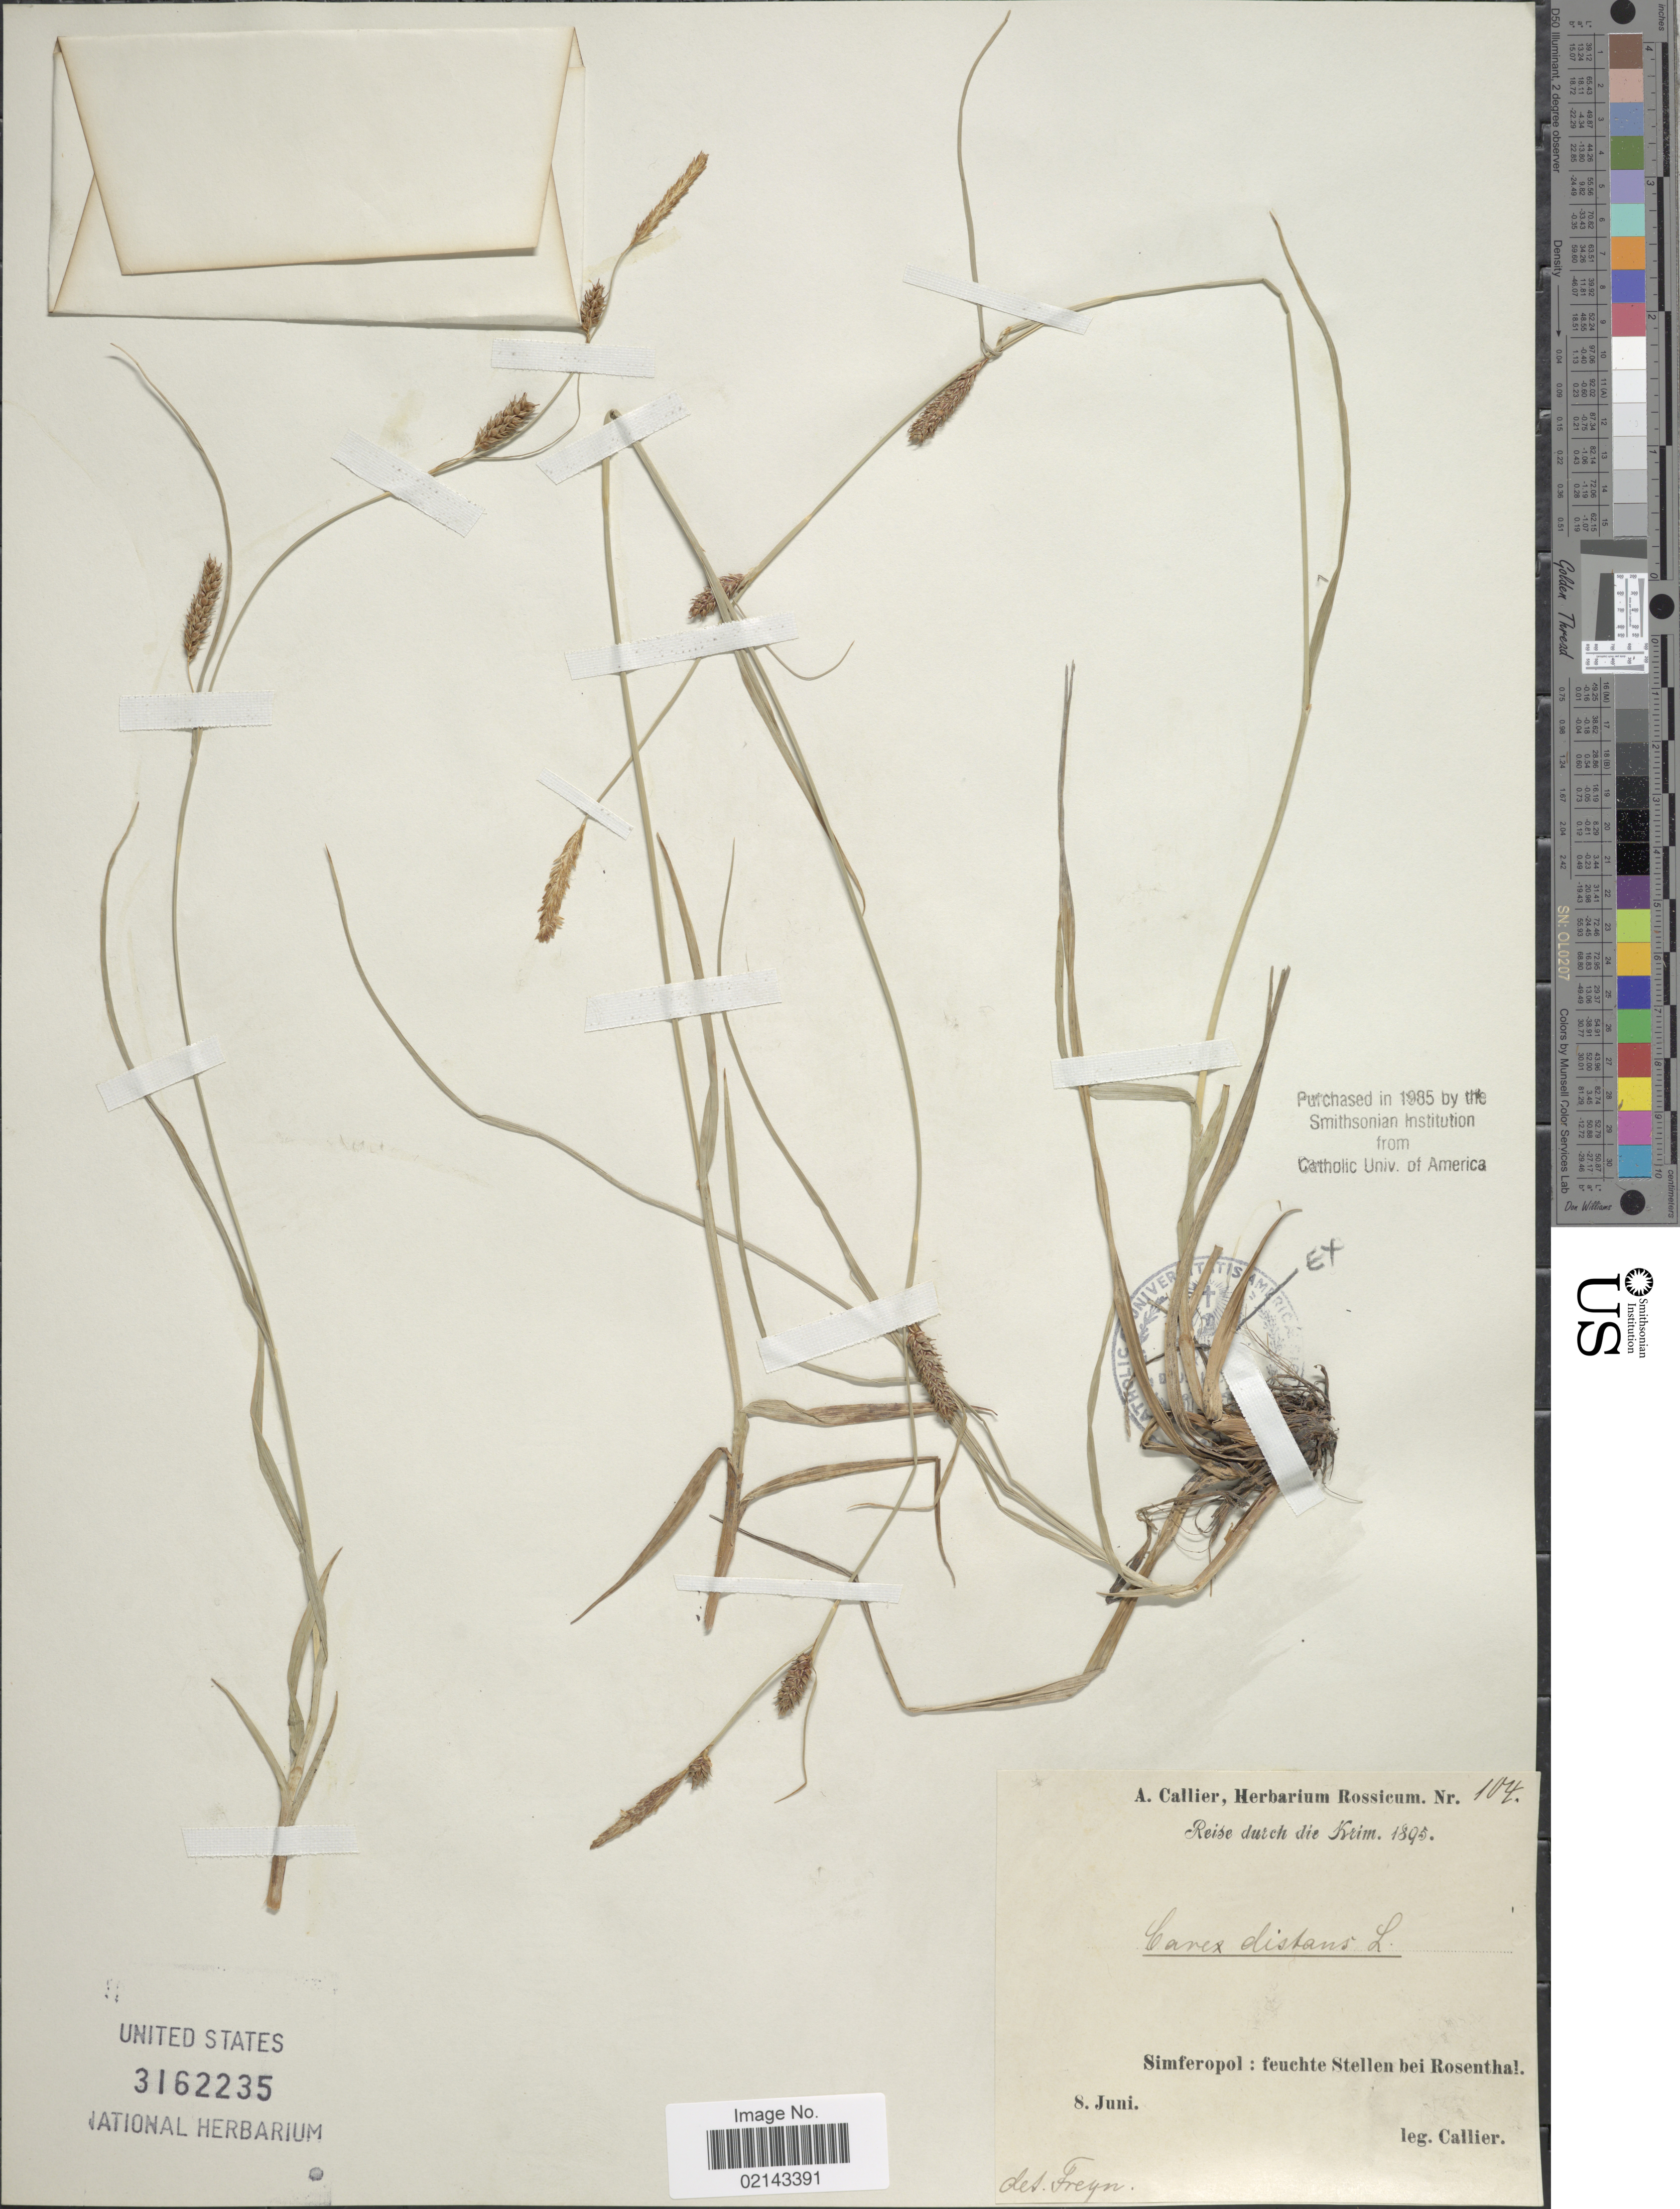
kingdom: Plantae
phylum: Tracheophyta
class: Liliopsida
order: Poales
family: Cyperaceae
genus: Carex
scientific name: Carex distans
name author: L.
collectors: A. Callier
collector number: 104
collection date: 1895-06-08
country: Ukraine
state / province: Crimea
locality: Simferopol: feuchte Stellen bei Rosenthal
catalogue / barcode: US 3162235